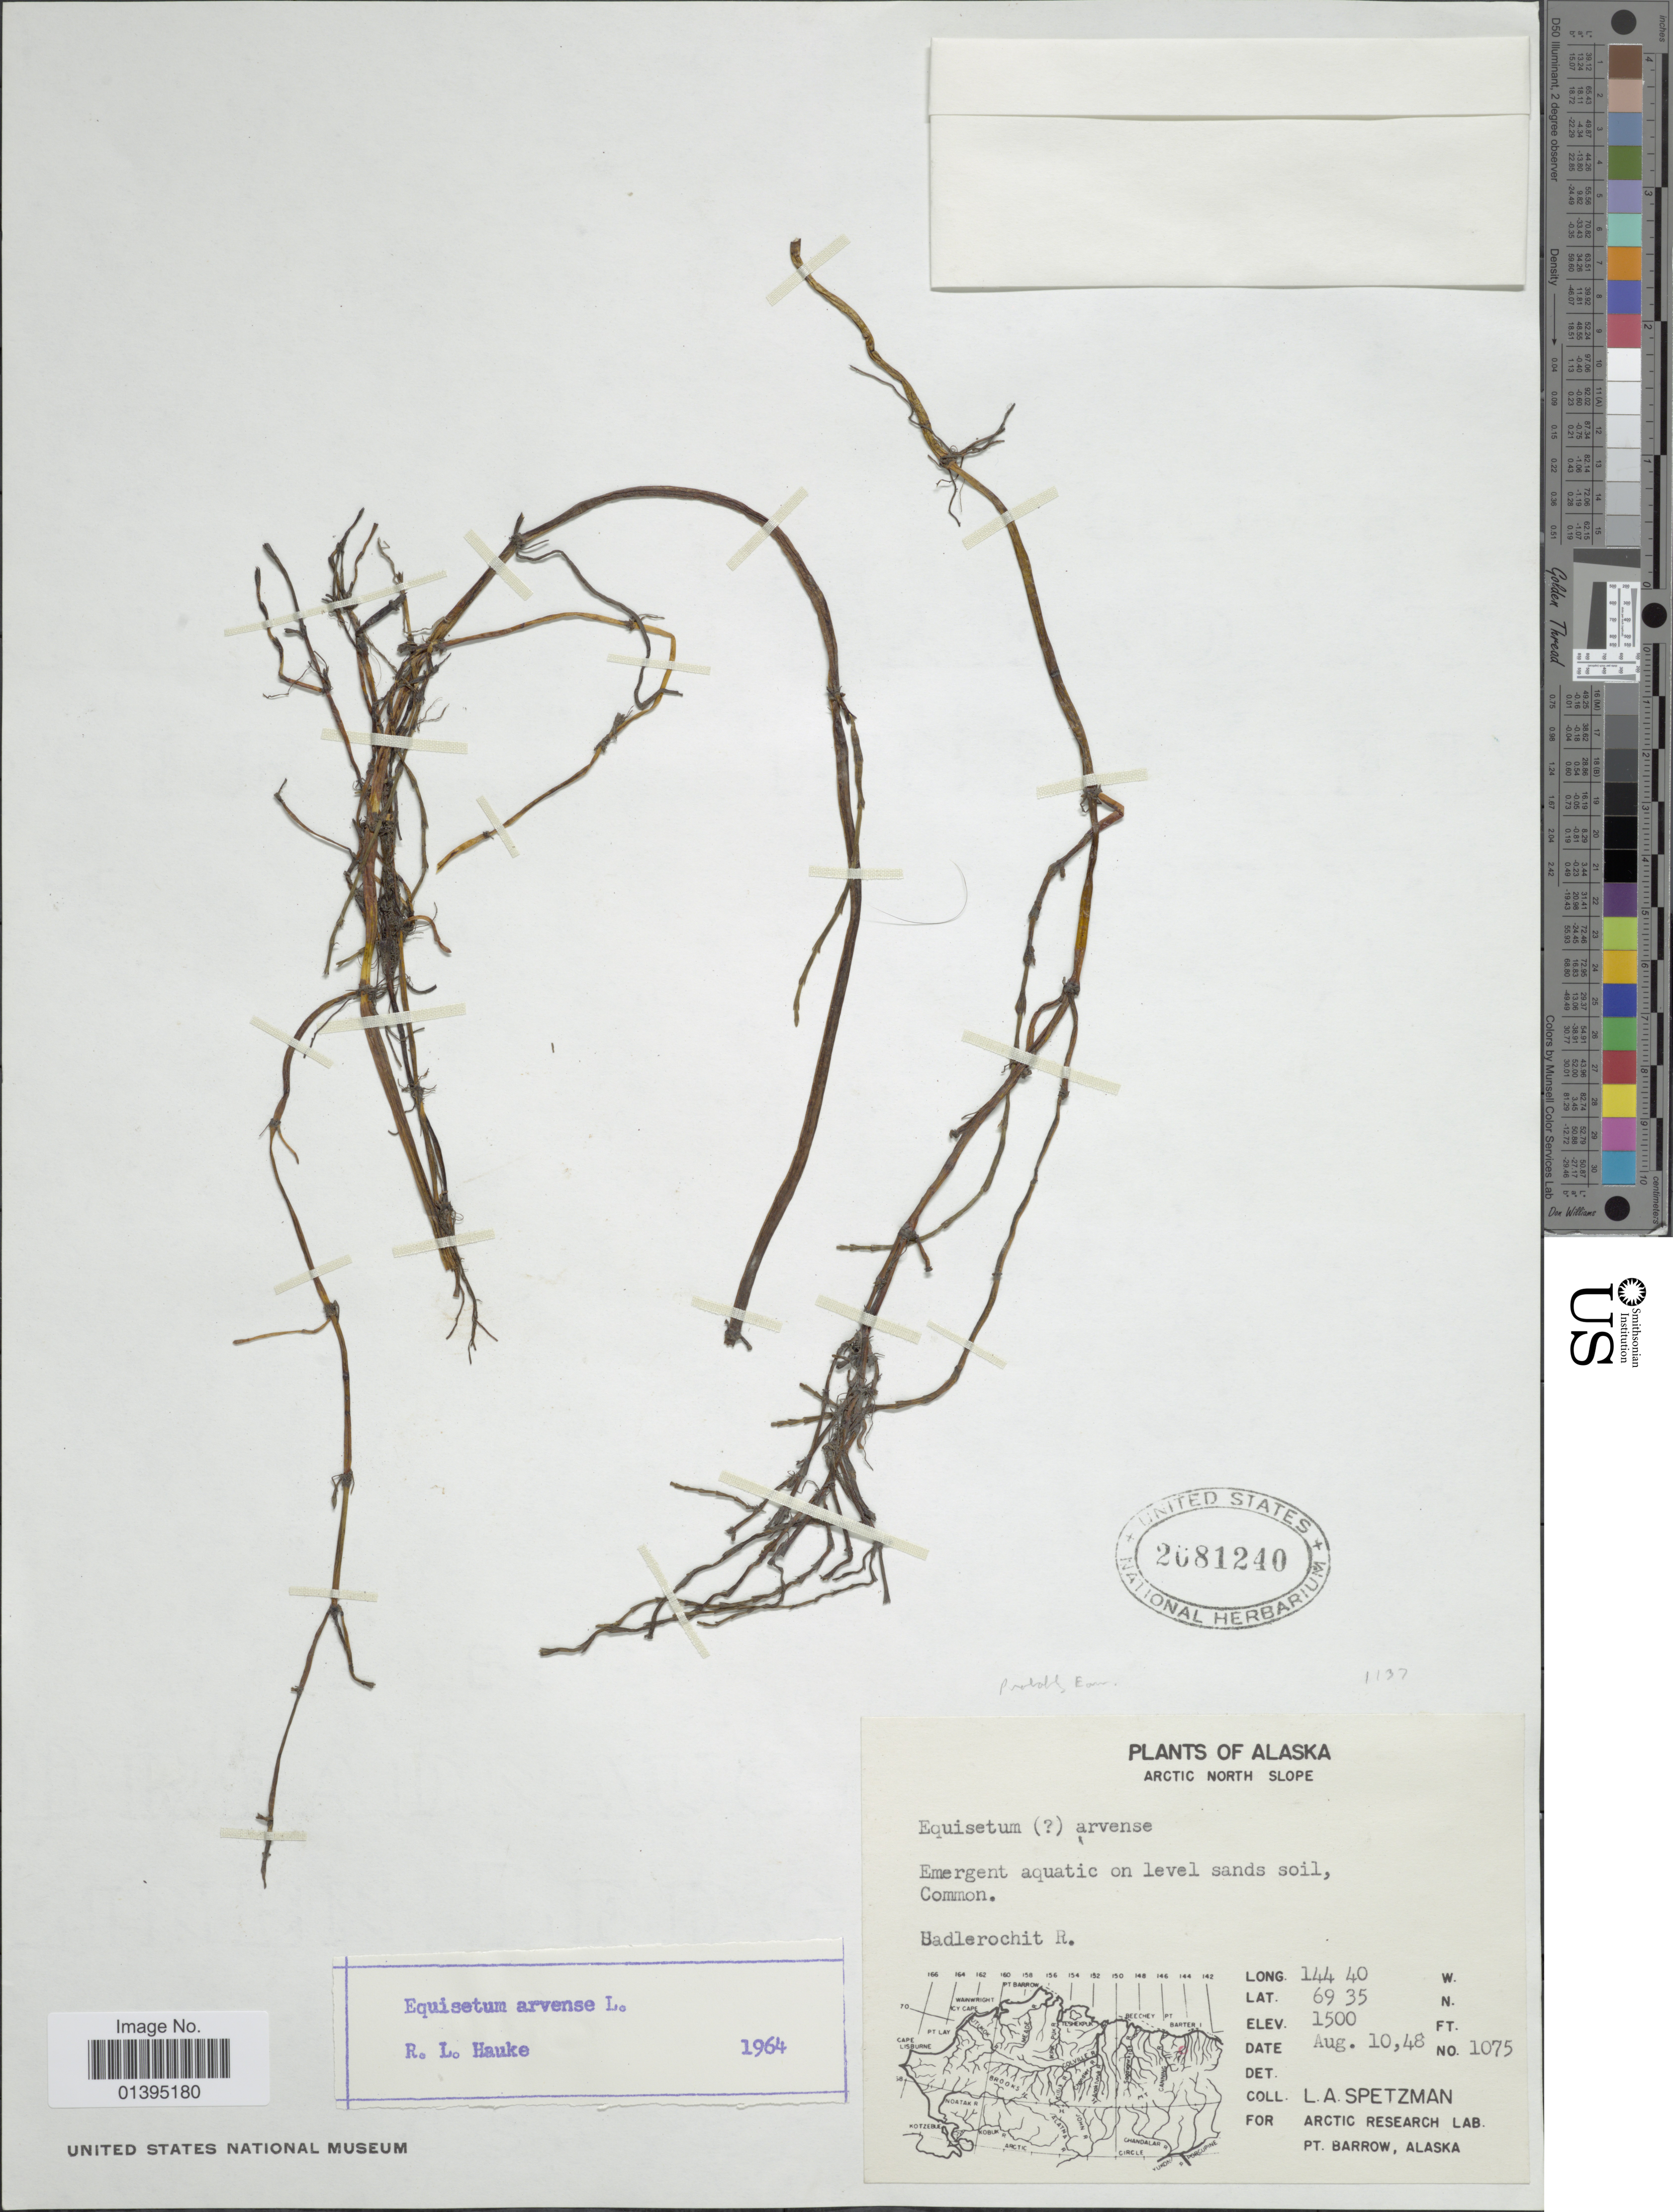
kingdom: Plantae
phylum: Tracheophyta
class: Polypodiopsida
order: Equisetales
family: Equisetaceae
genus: Equisetum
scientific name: Equisetum arvense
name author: L.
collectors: L. Spetzman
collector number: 1075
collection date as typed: Transcribed d/m/y: 10/8/48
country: United States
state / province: Alaska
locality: Arctic North Slope, emergent aquatic on level sands soil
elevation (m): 457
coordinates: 69 35, 144 40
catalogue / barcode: US 2081240